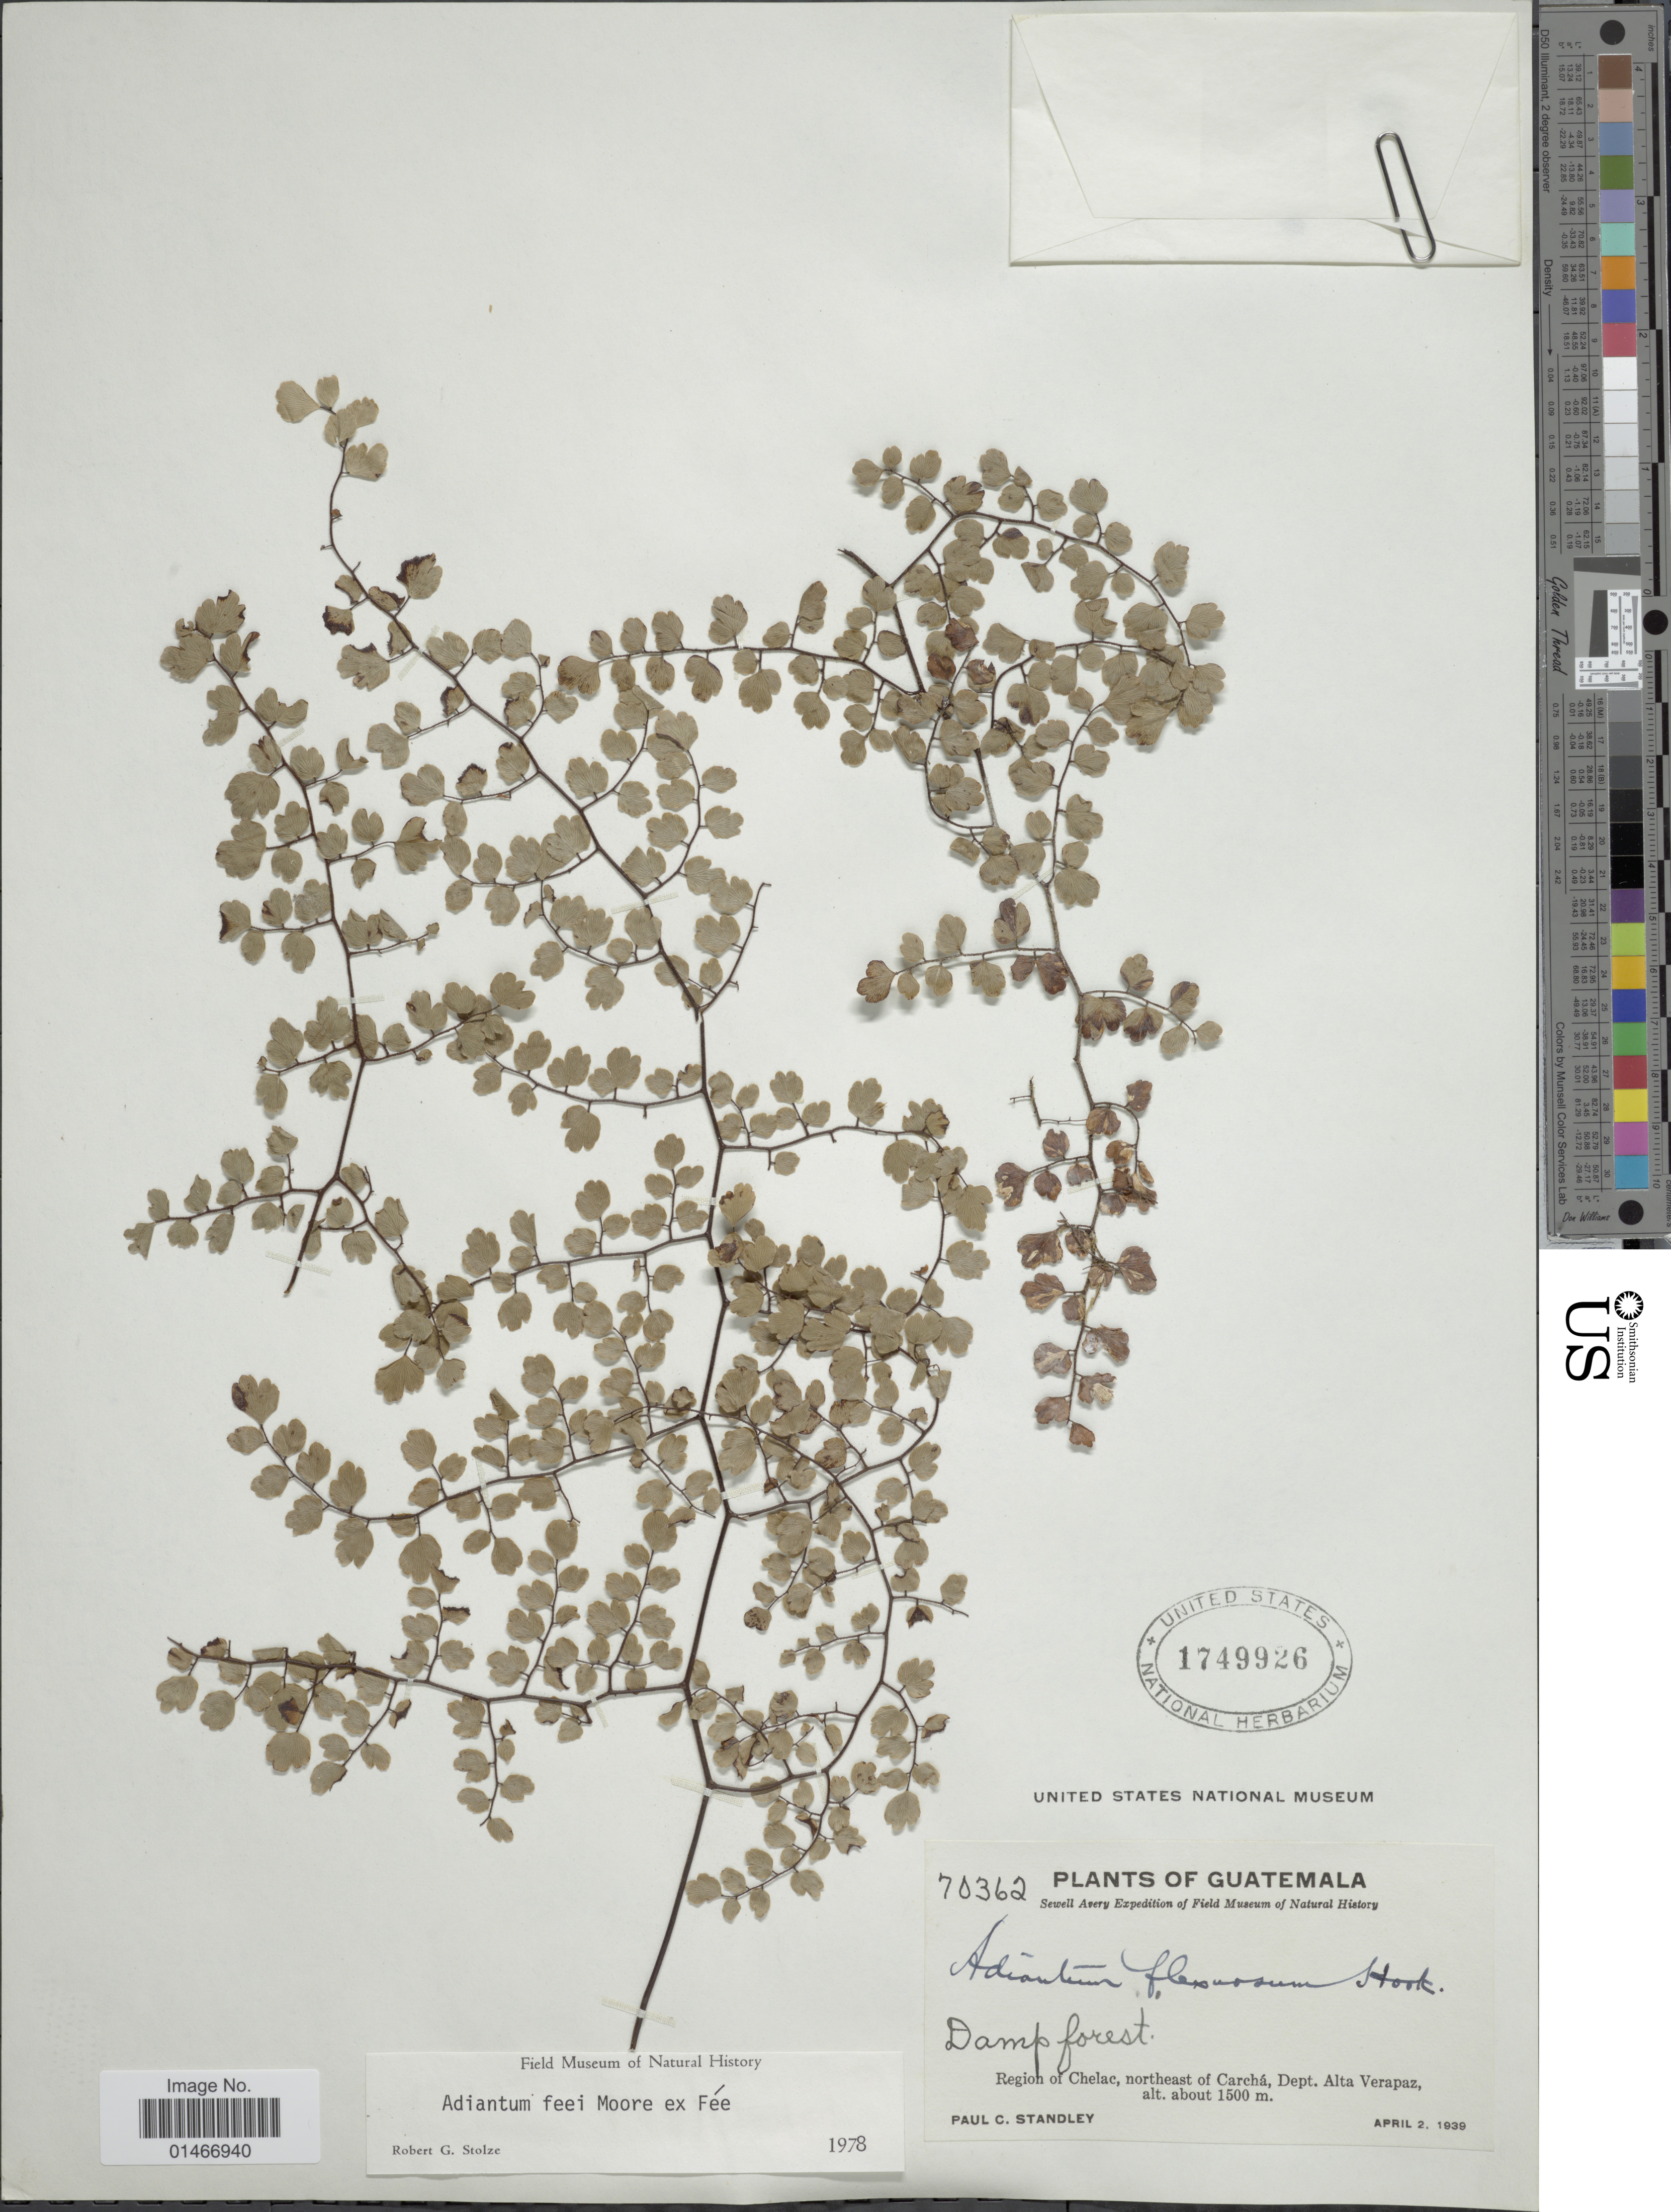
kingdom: Plantae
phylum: Tracheophyta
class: Polypodiopsida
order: Polypodiales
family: Pteridaceae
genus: Adiantum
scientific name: Adiantum feei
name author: T. Moore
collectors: P. C. Standley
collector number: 70362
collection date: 1939-04-02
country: Guatemala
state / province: Alta Verapaz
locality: Region of Chelac, northeast of Carcha, Dept. Alta Verapaz.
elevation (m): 1500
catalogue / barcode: US 1749926